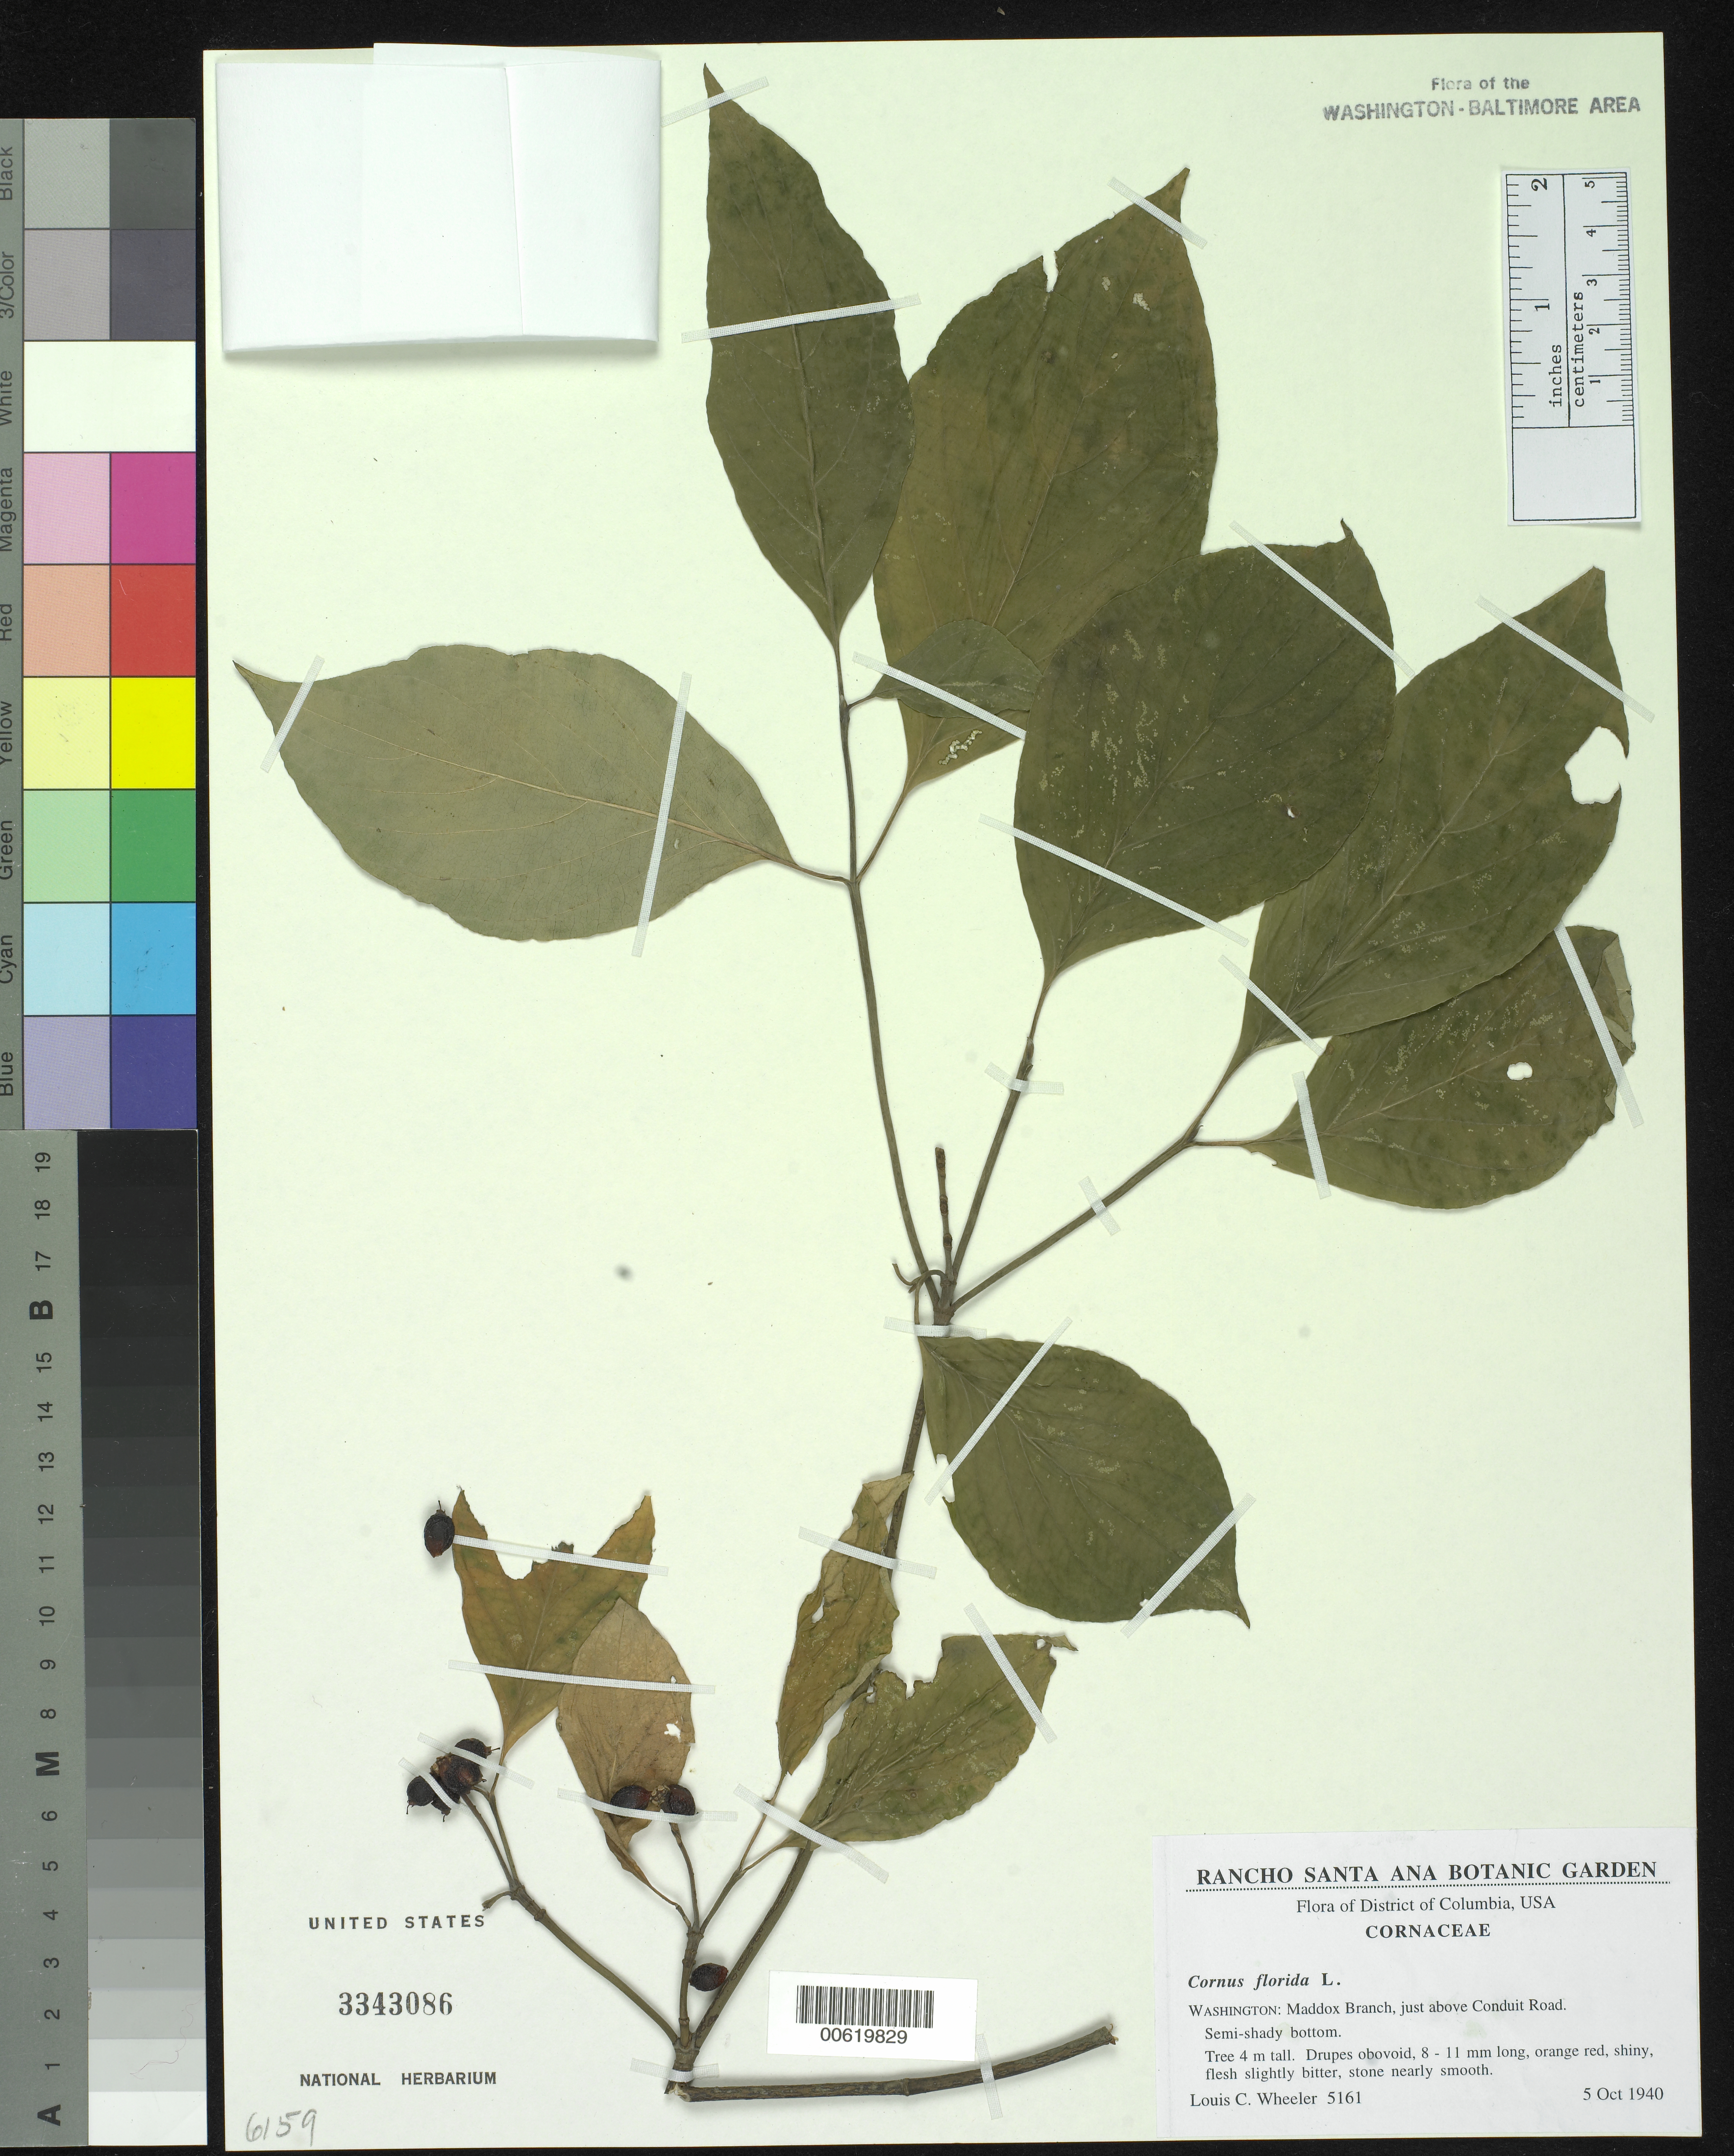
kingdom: Plantae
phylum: Tracheophyta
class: Magnoliopsida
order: Cornales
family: Cornaceae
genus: Cornus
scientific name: Cornus florida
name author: L.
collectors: L. C. Wheeler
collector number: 5161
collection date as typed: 05 Oct 1940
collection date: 1940-10-05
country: United States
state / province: District of Columbia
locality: Maddox Branch, just above Conduit Road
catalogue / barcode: US 3343086